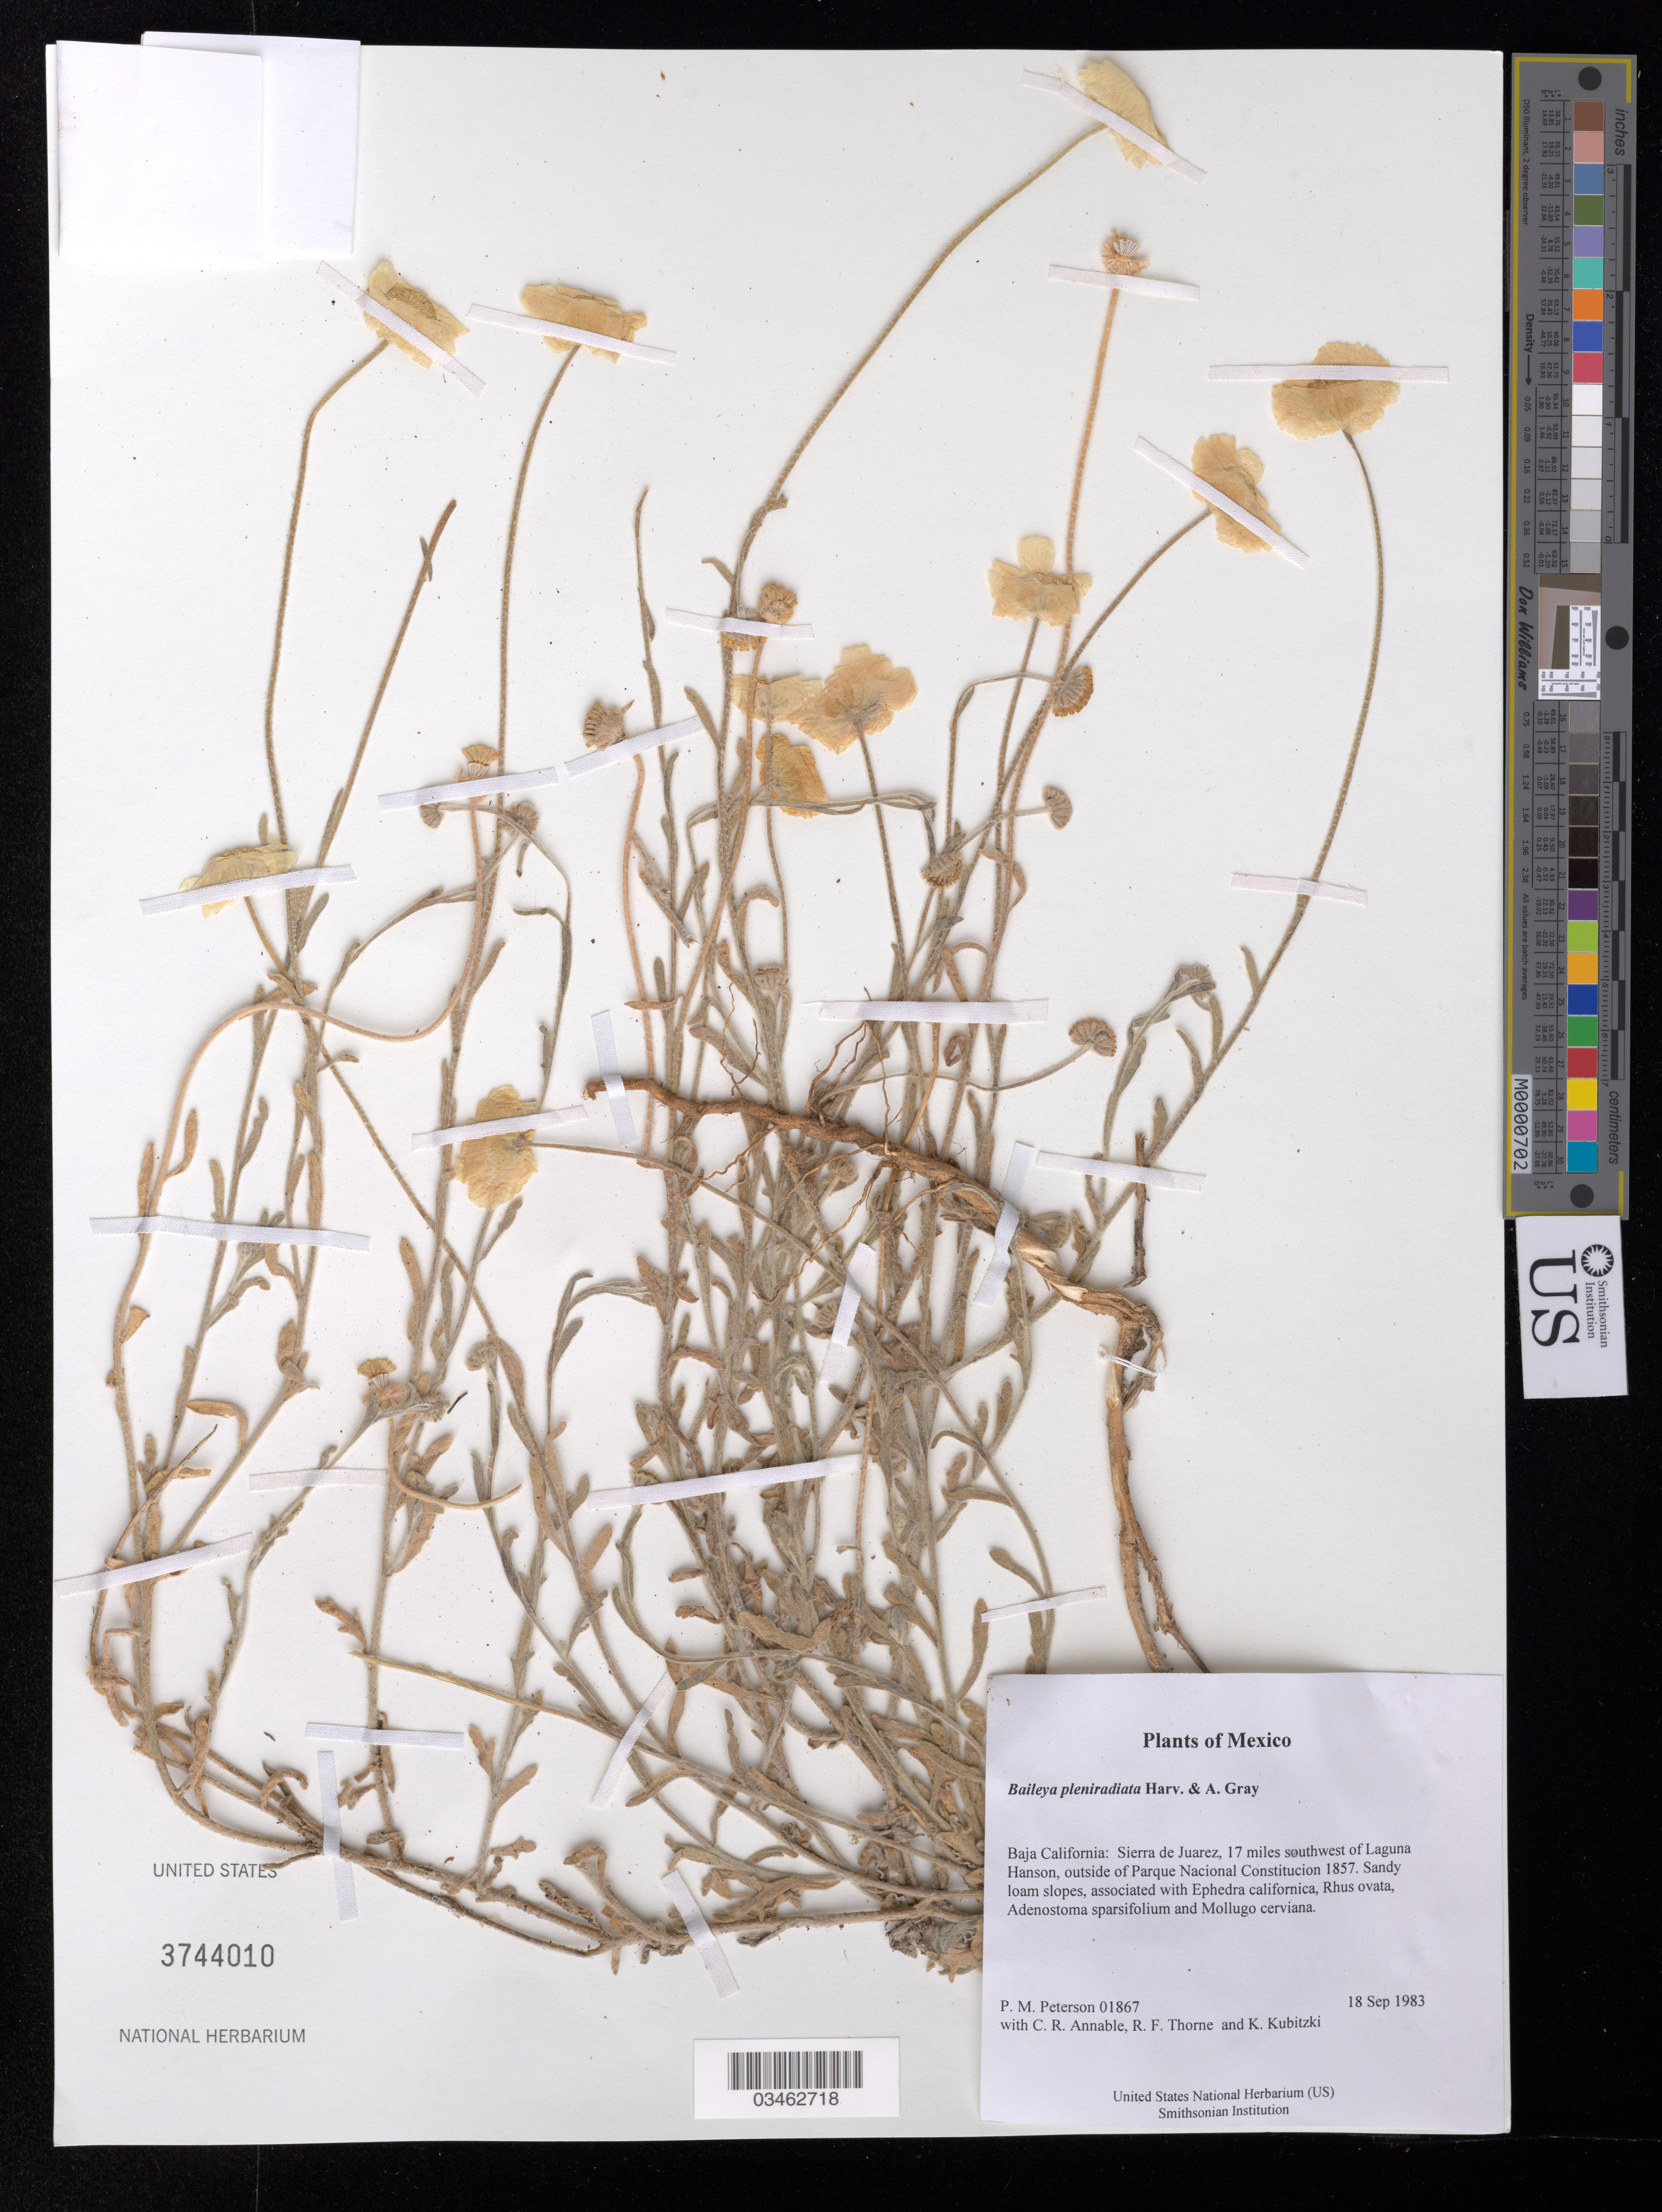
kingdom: Plantae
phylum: Tracheophyta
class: Magnoliopsida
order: Asterales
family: Asteraceae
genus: Baileya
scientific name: Baileya pleniradiata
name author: Harv. & A. Gray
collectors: P. M. Peterson, C. R. Annable, R. F. Thorne & K. Kubitzki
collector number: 01867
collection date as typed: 18 Sep 1983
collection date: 1983-09-18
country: Mexico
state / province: Baja California Norte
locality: Sierra de Juarez, 17 miles southwest of Laguna Hanson, outside of Parque Nacional Constitucion 1857.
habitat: Sandy loam slopes, associated with Ephedra californica, Rhus ovata, Adenostoma sparsifolium and Mollugo cerviana.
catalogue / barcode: US 3744010